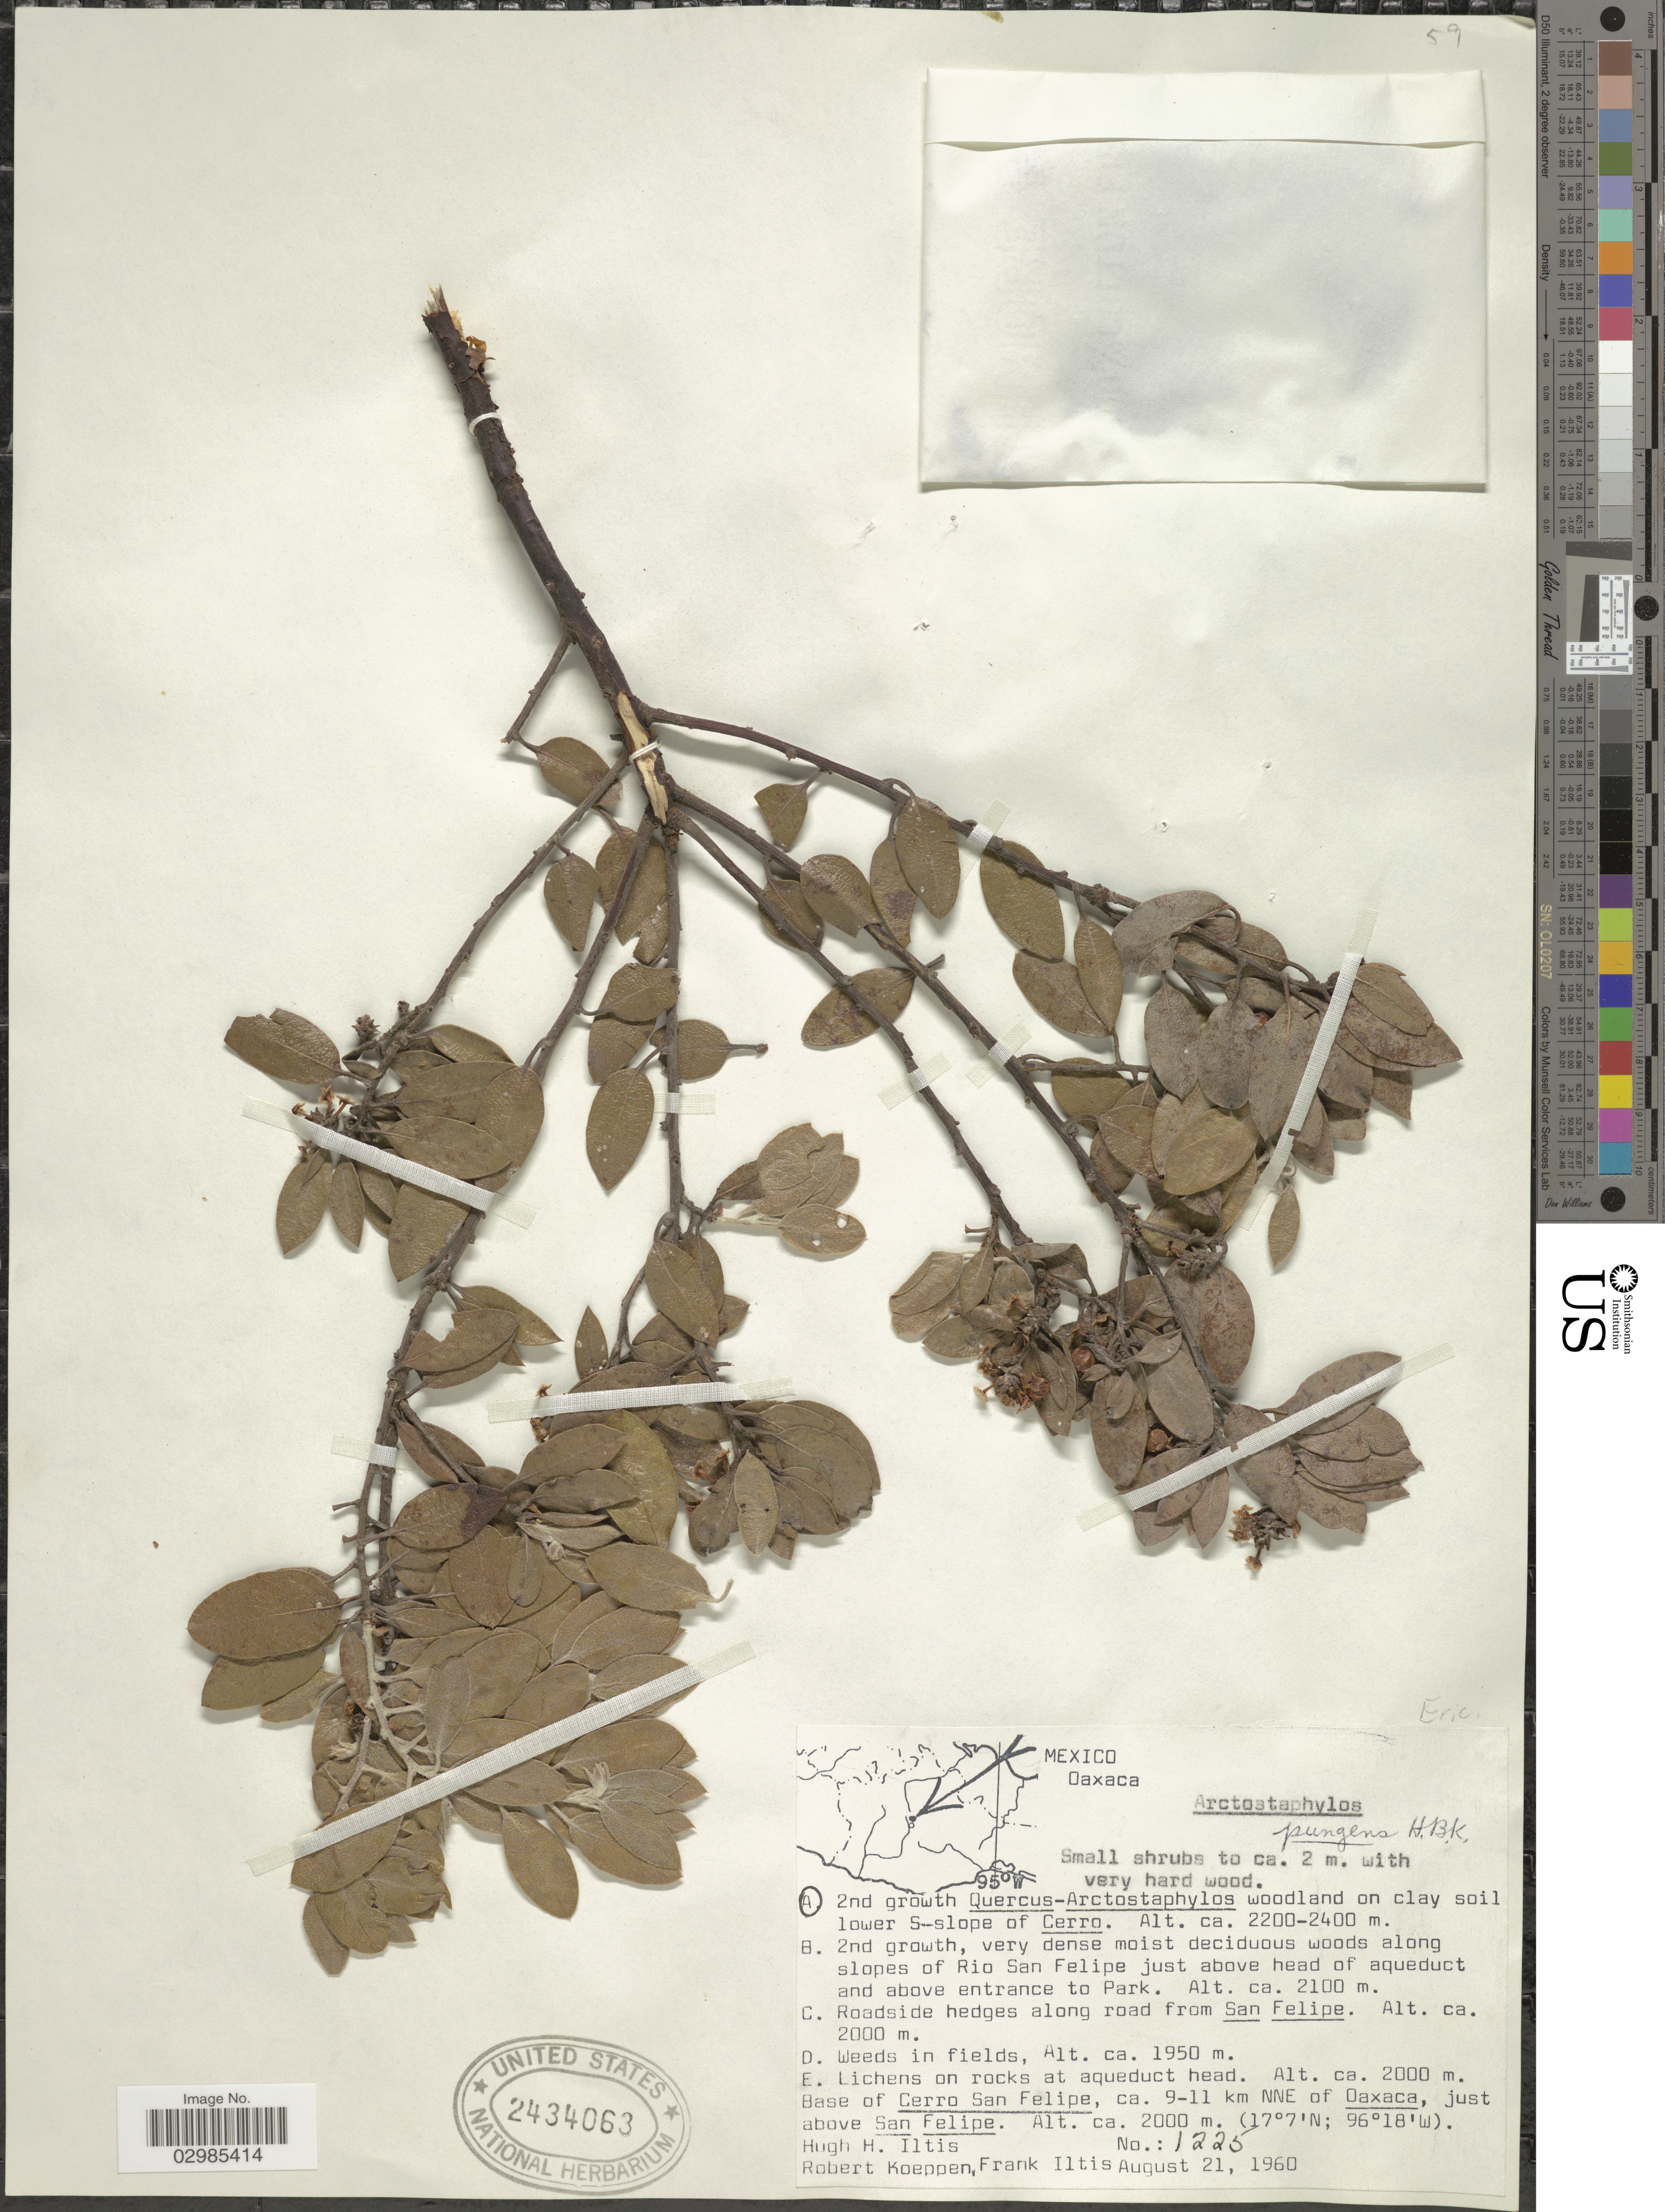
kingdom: Plantae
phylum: Tracheophyta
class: Magnoliopsida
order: Ericales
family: Ericaceae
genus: Arctostaphylos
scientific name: Arctostaphylos pungens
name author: Kunth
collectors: H. Iltis, R. C. Koeppen & F. S. Iltis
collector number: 1225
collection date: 1960-08-21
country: Mexico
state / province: Oaxaca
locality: Base of Cerro San Felipe, ca. 9-11 km NNE of Oaxaca, just above San Felipe.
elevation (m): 2000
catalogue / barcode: US 2434063